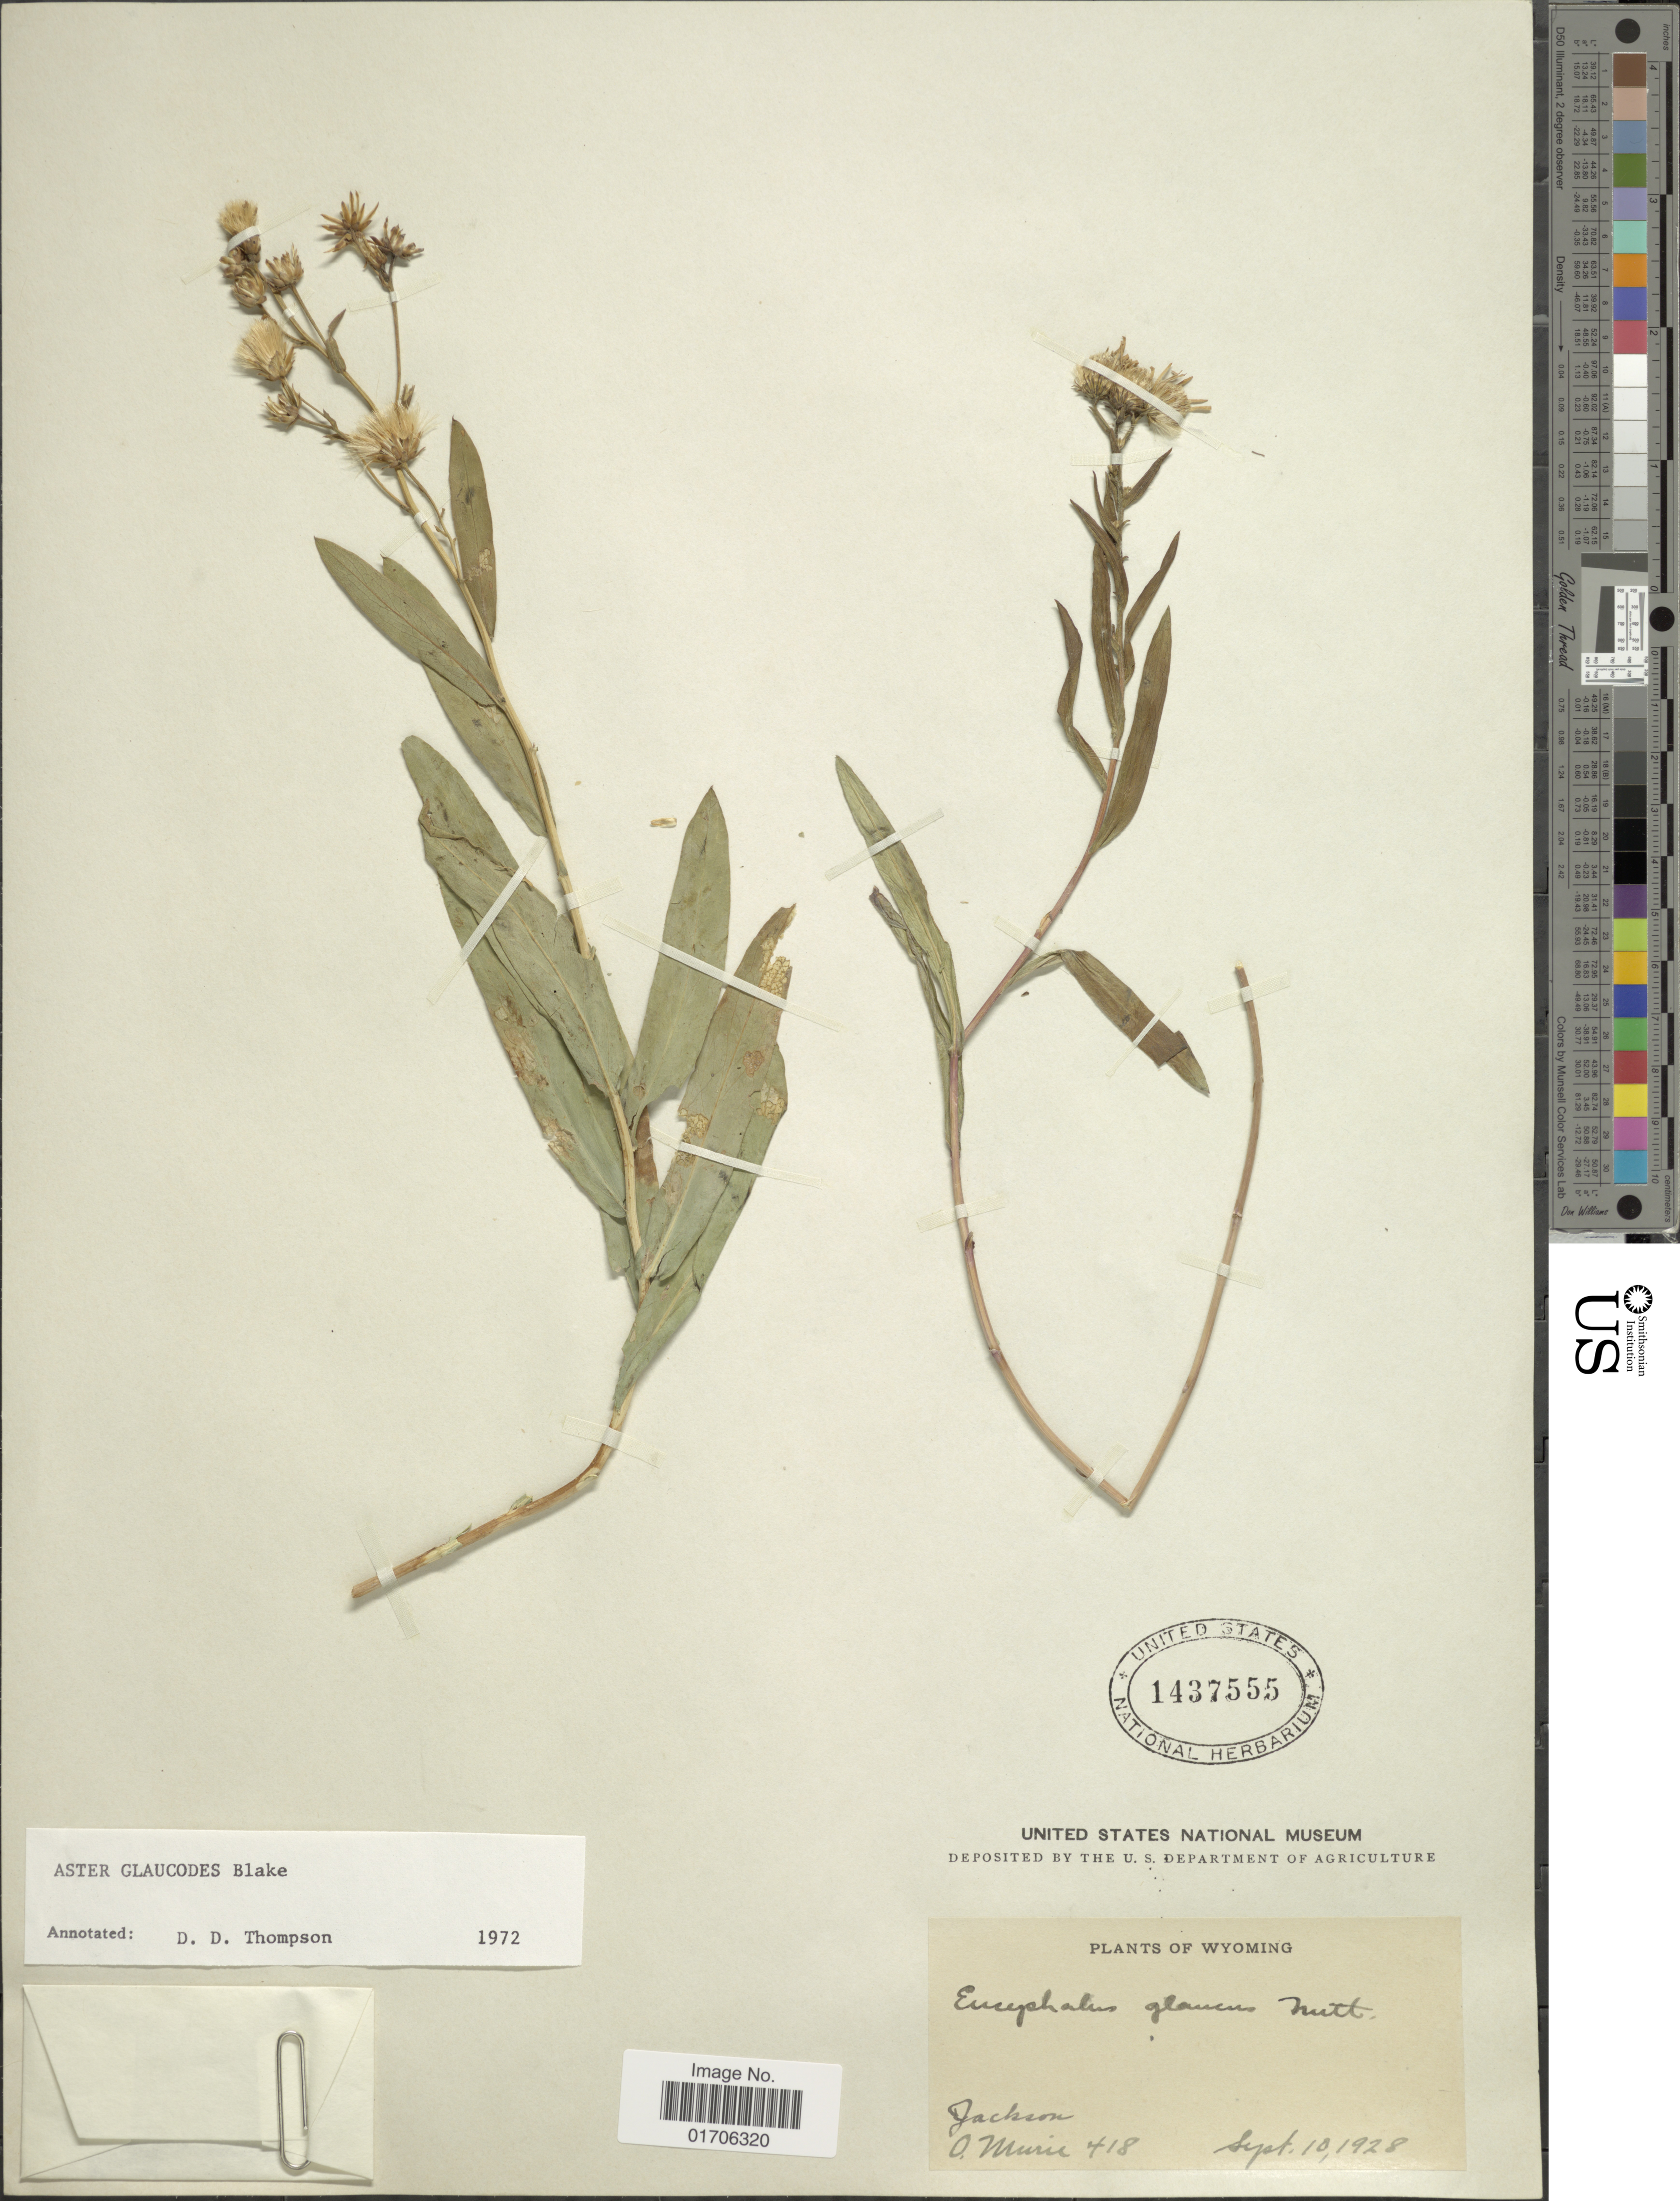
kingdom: Plantae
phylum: Tracheophyta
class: Magnoliopsida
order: Asterales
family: Asteraceae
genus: Eurybia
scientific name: Eurybia glauca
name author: (Nutt.) G.L. Nesom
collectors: O. Murie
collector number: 418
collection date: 1928-09-10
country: United States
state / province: Wyoming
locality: Wyoming. Jackson.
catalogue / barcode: US 1437555